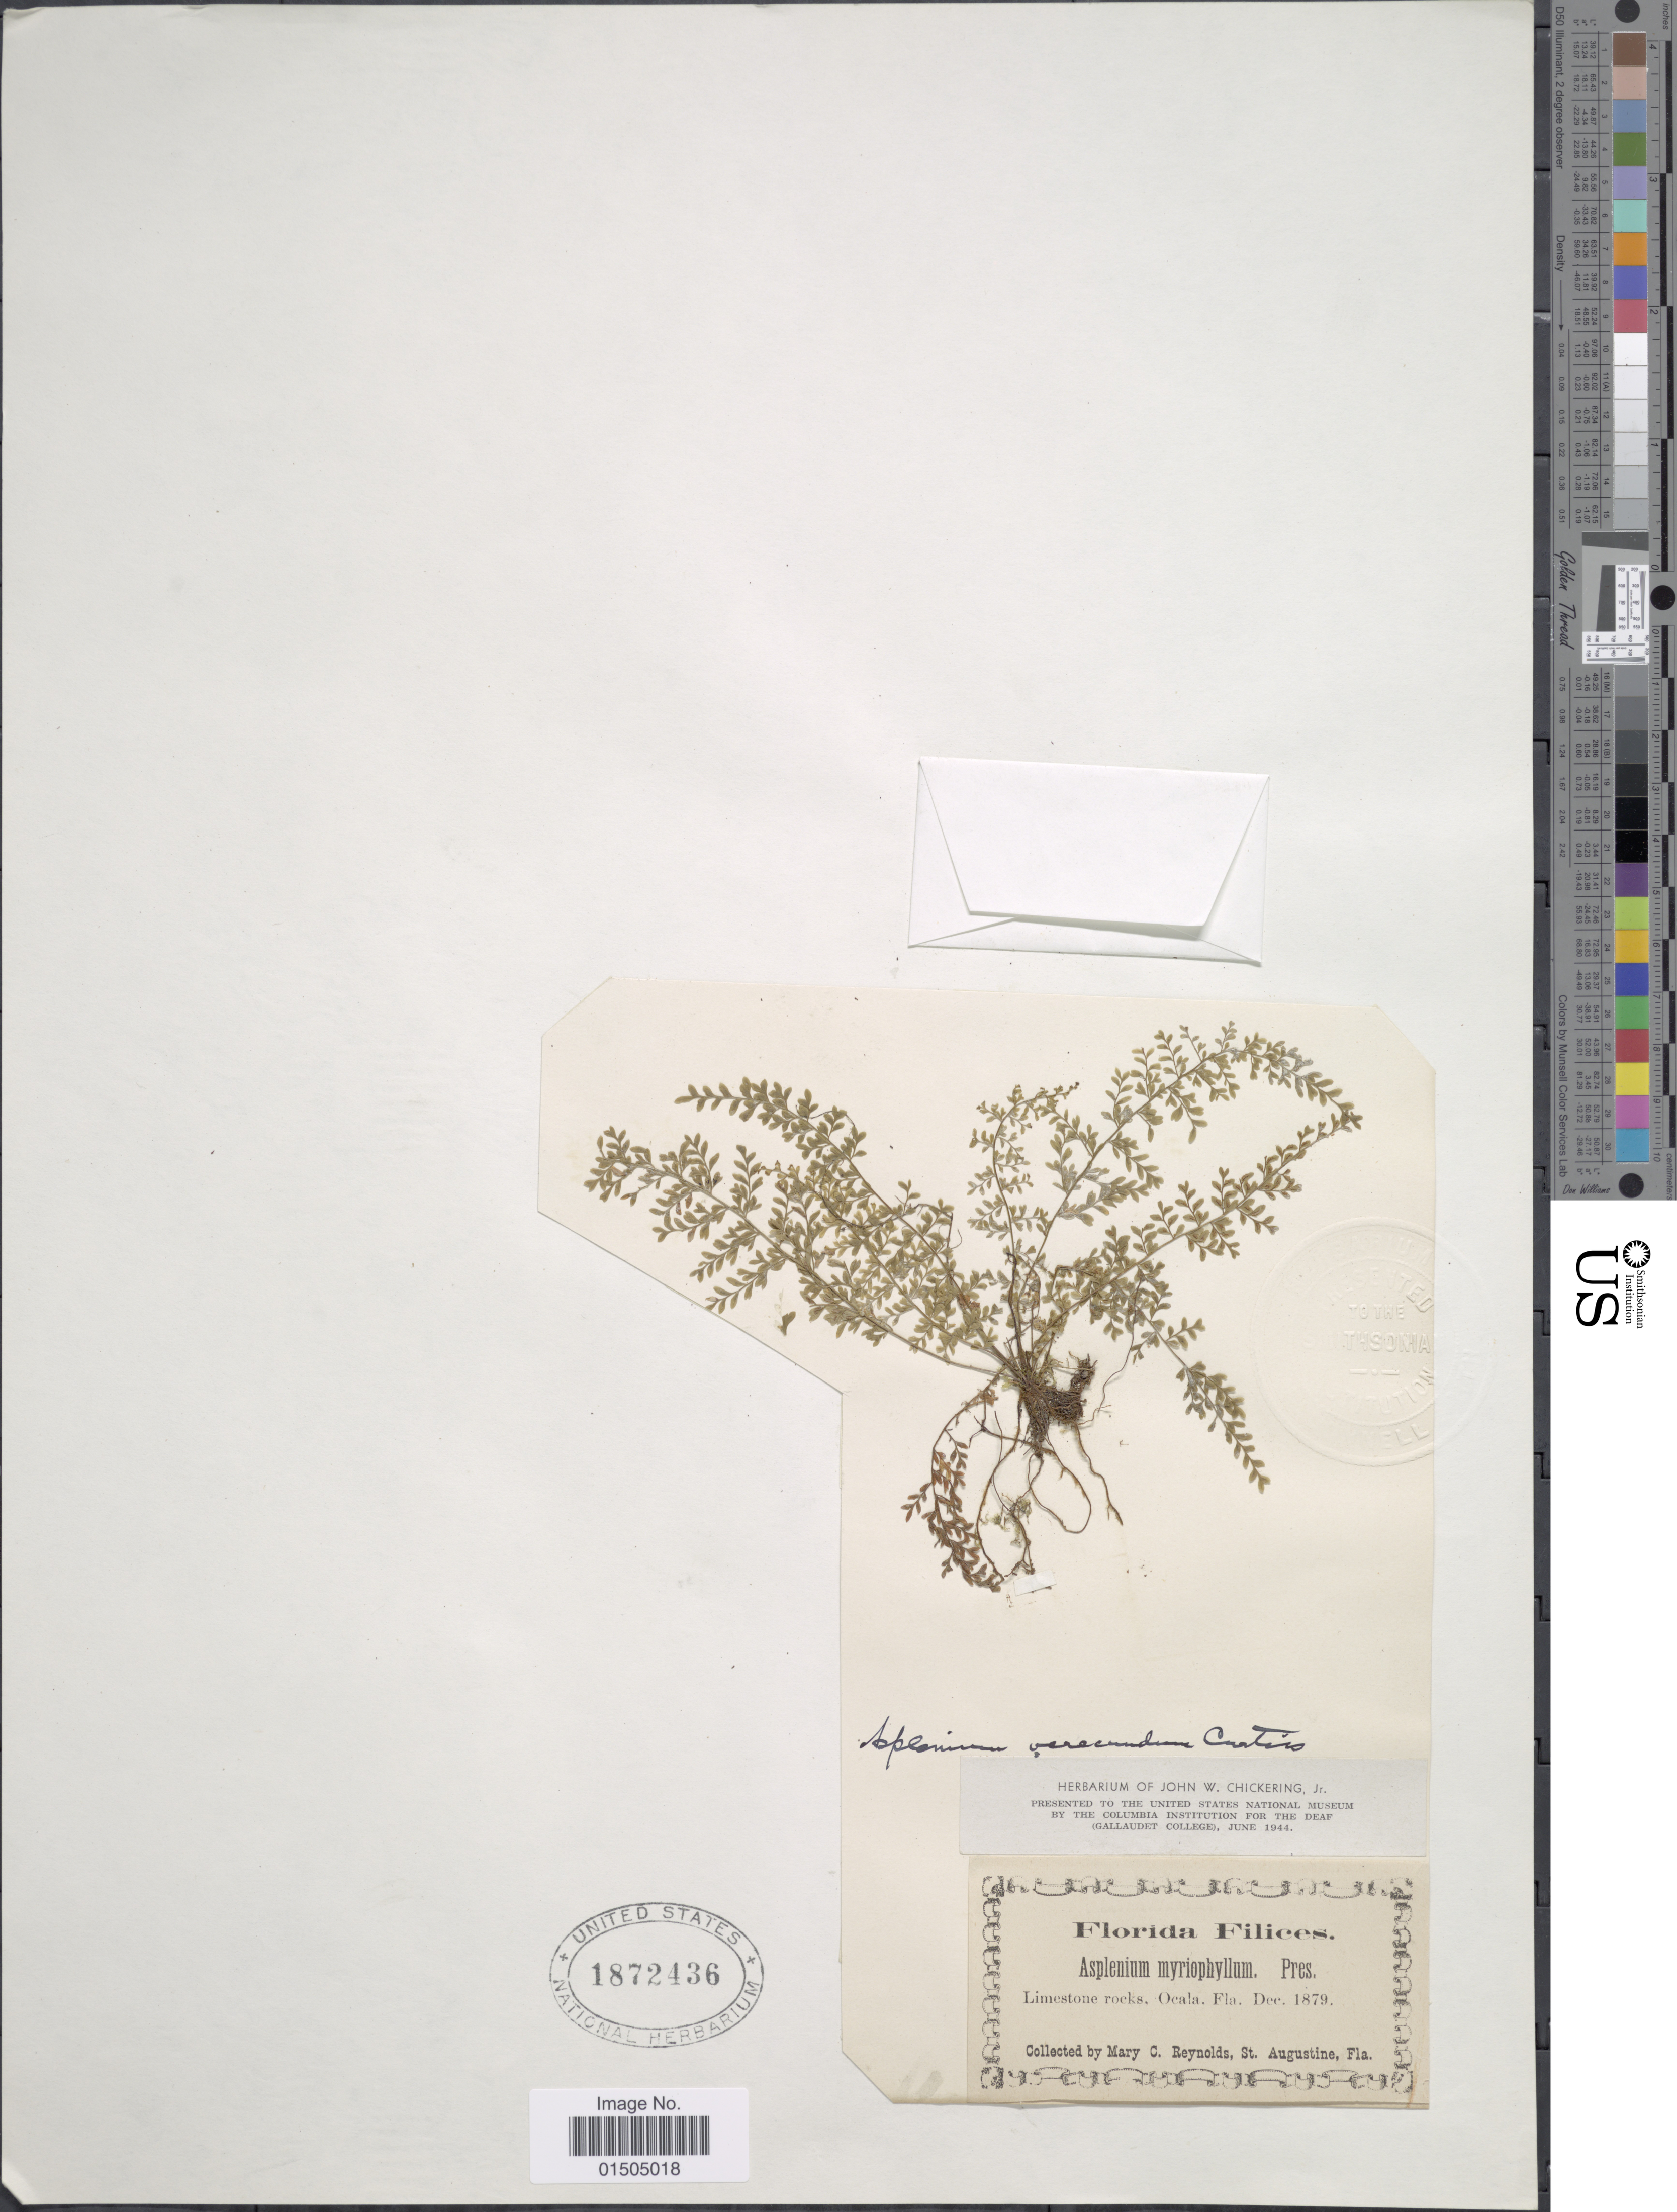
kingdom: Plantae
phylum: Tracheophyta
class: Polypodiopsida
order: Polypodiales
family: Aspleniaceae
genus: Asplenium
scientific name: Asplenium verecundum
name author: Chapm.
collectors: M. Reynolds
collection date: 1879-12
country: United States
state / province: Florida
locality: Limestone rocks, Ocala.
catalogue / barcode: US 1872436